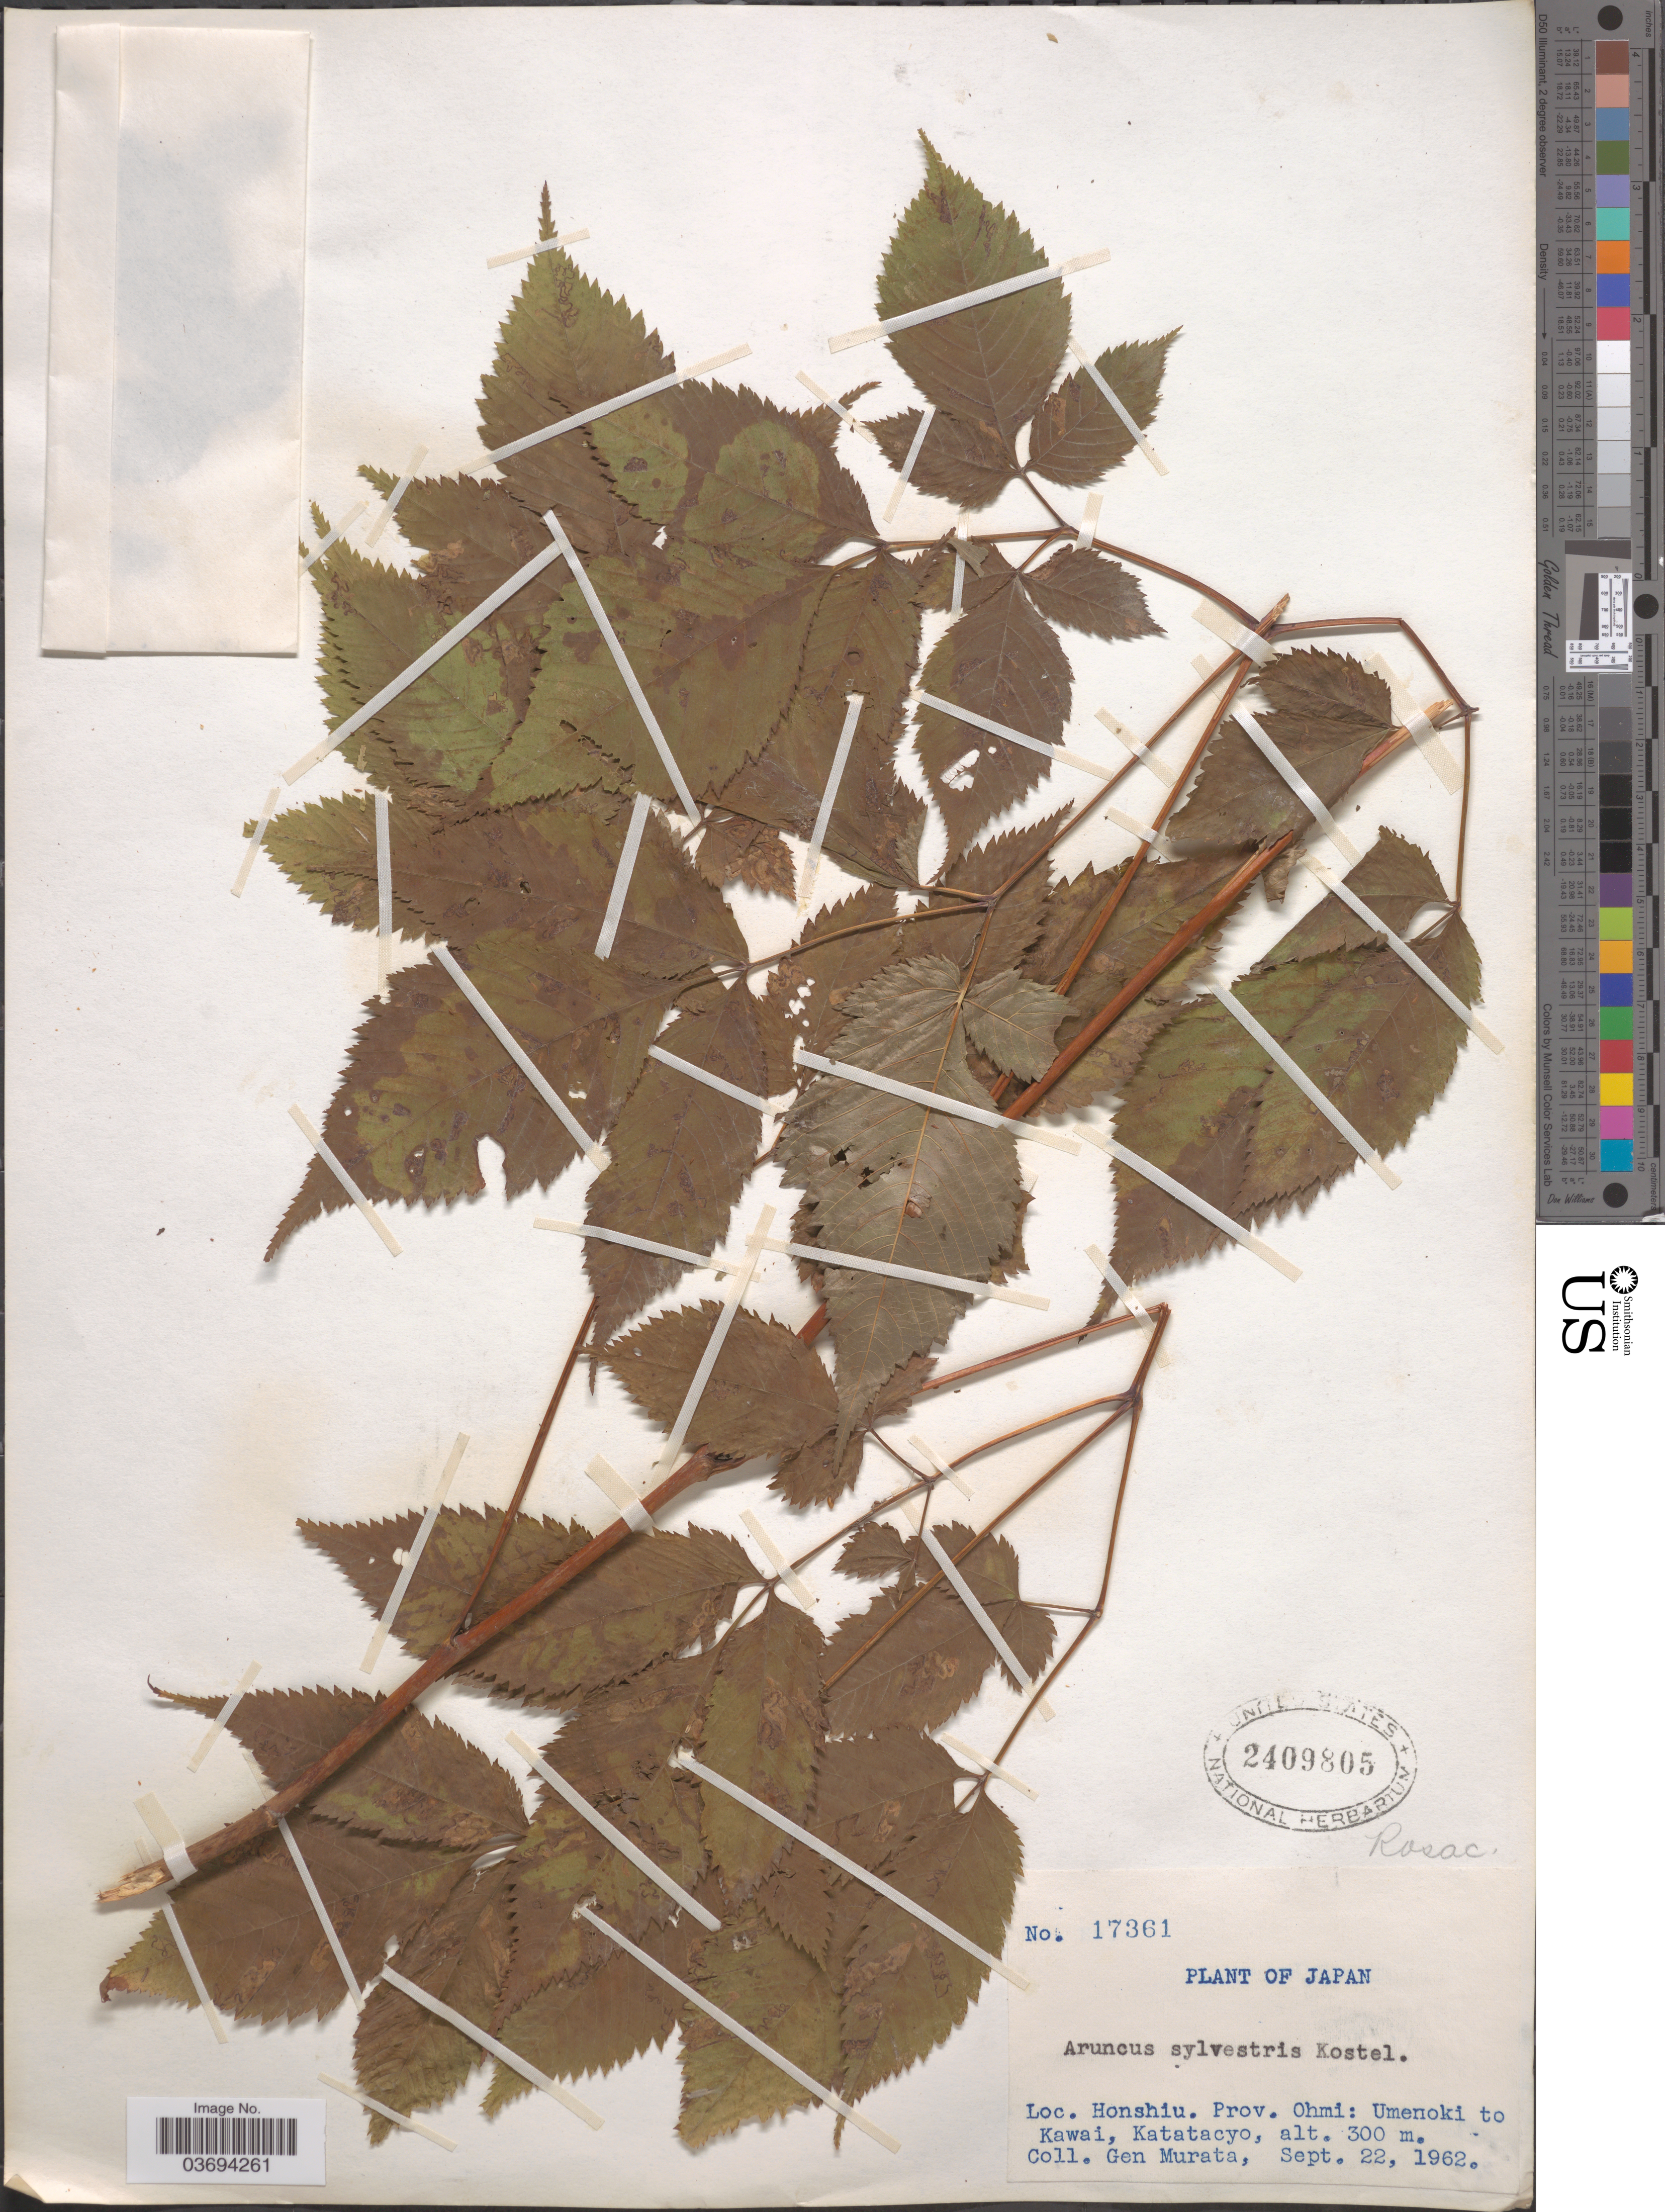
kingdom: Plantae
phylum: Tracheophyta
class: Magnoliopsida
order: Rosales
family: Rosaceae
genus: Aruncus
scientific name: Aruncus sylvester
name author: Kostel. ex Maxim.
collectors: G. Murata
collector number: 17361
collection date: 1962-09-22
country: Japan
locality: Honshiu. Prov. Ohmi: Umenoki to Kawai, Katatacyo.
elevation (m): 300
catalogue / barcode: US 2409805